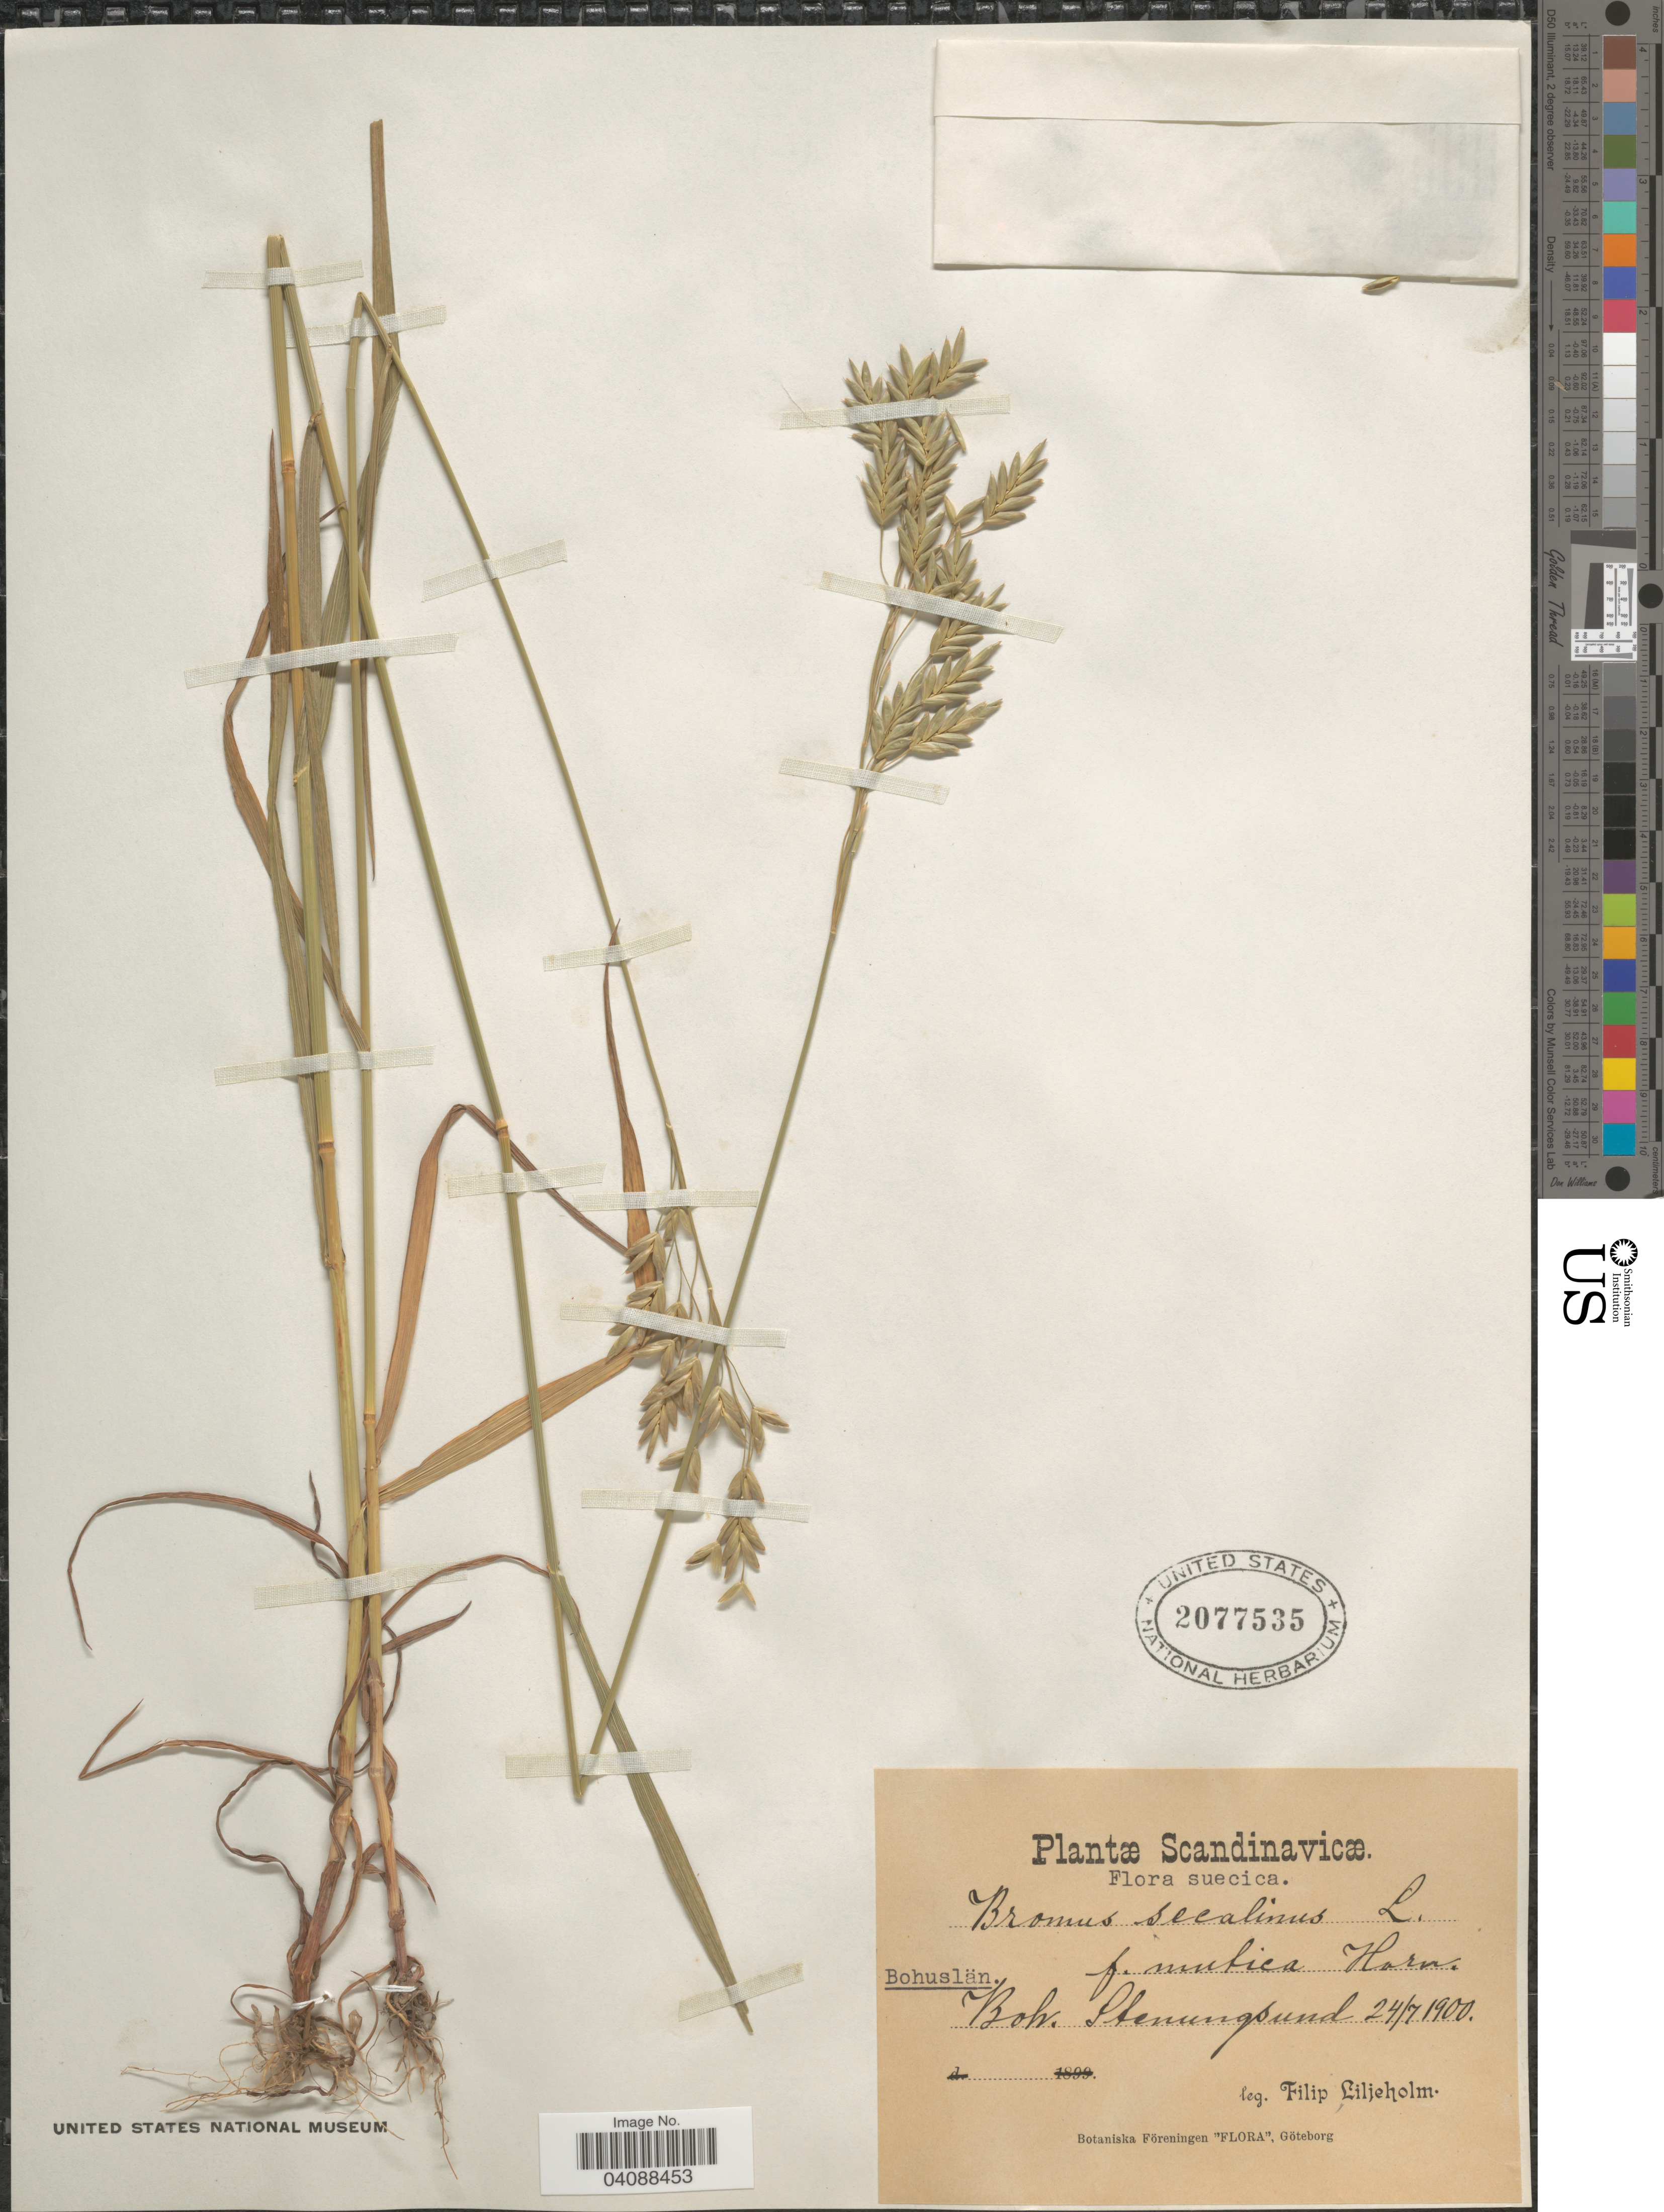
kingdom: Plantae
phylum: Tracheophyta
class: Liliopsida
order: Poales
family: Poaceae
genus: Bromus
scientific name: Bromus secalinus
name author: L.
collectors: F. Liljeholm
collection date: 1900-07-24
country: Sweden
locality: Scandinavicæ. Suecica. Bohuslän. Boh. Stenungsund.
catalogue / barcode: US 2077535